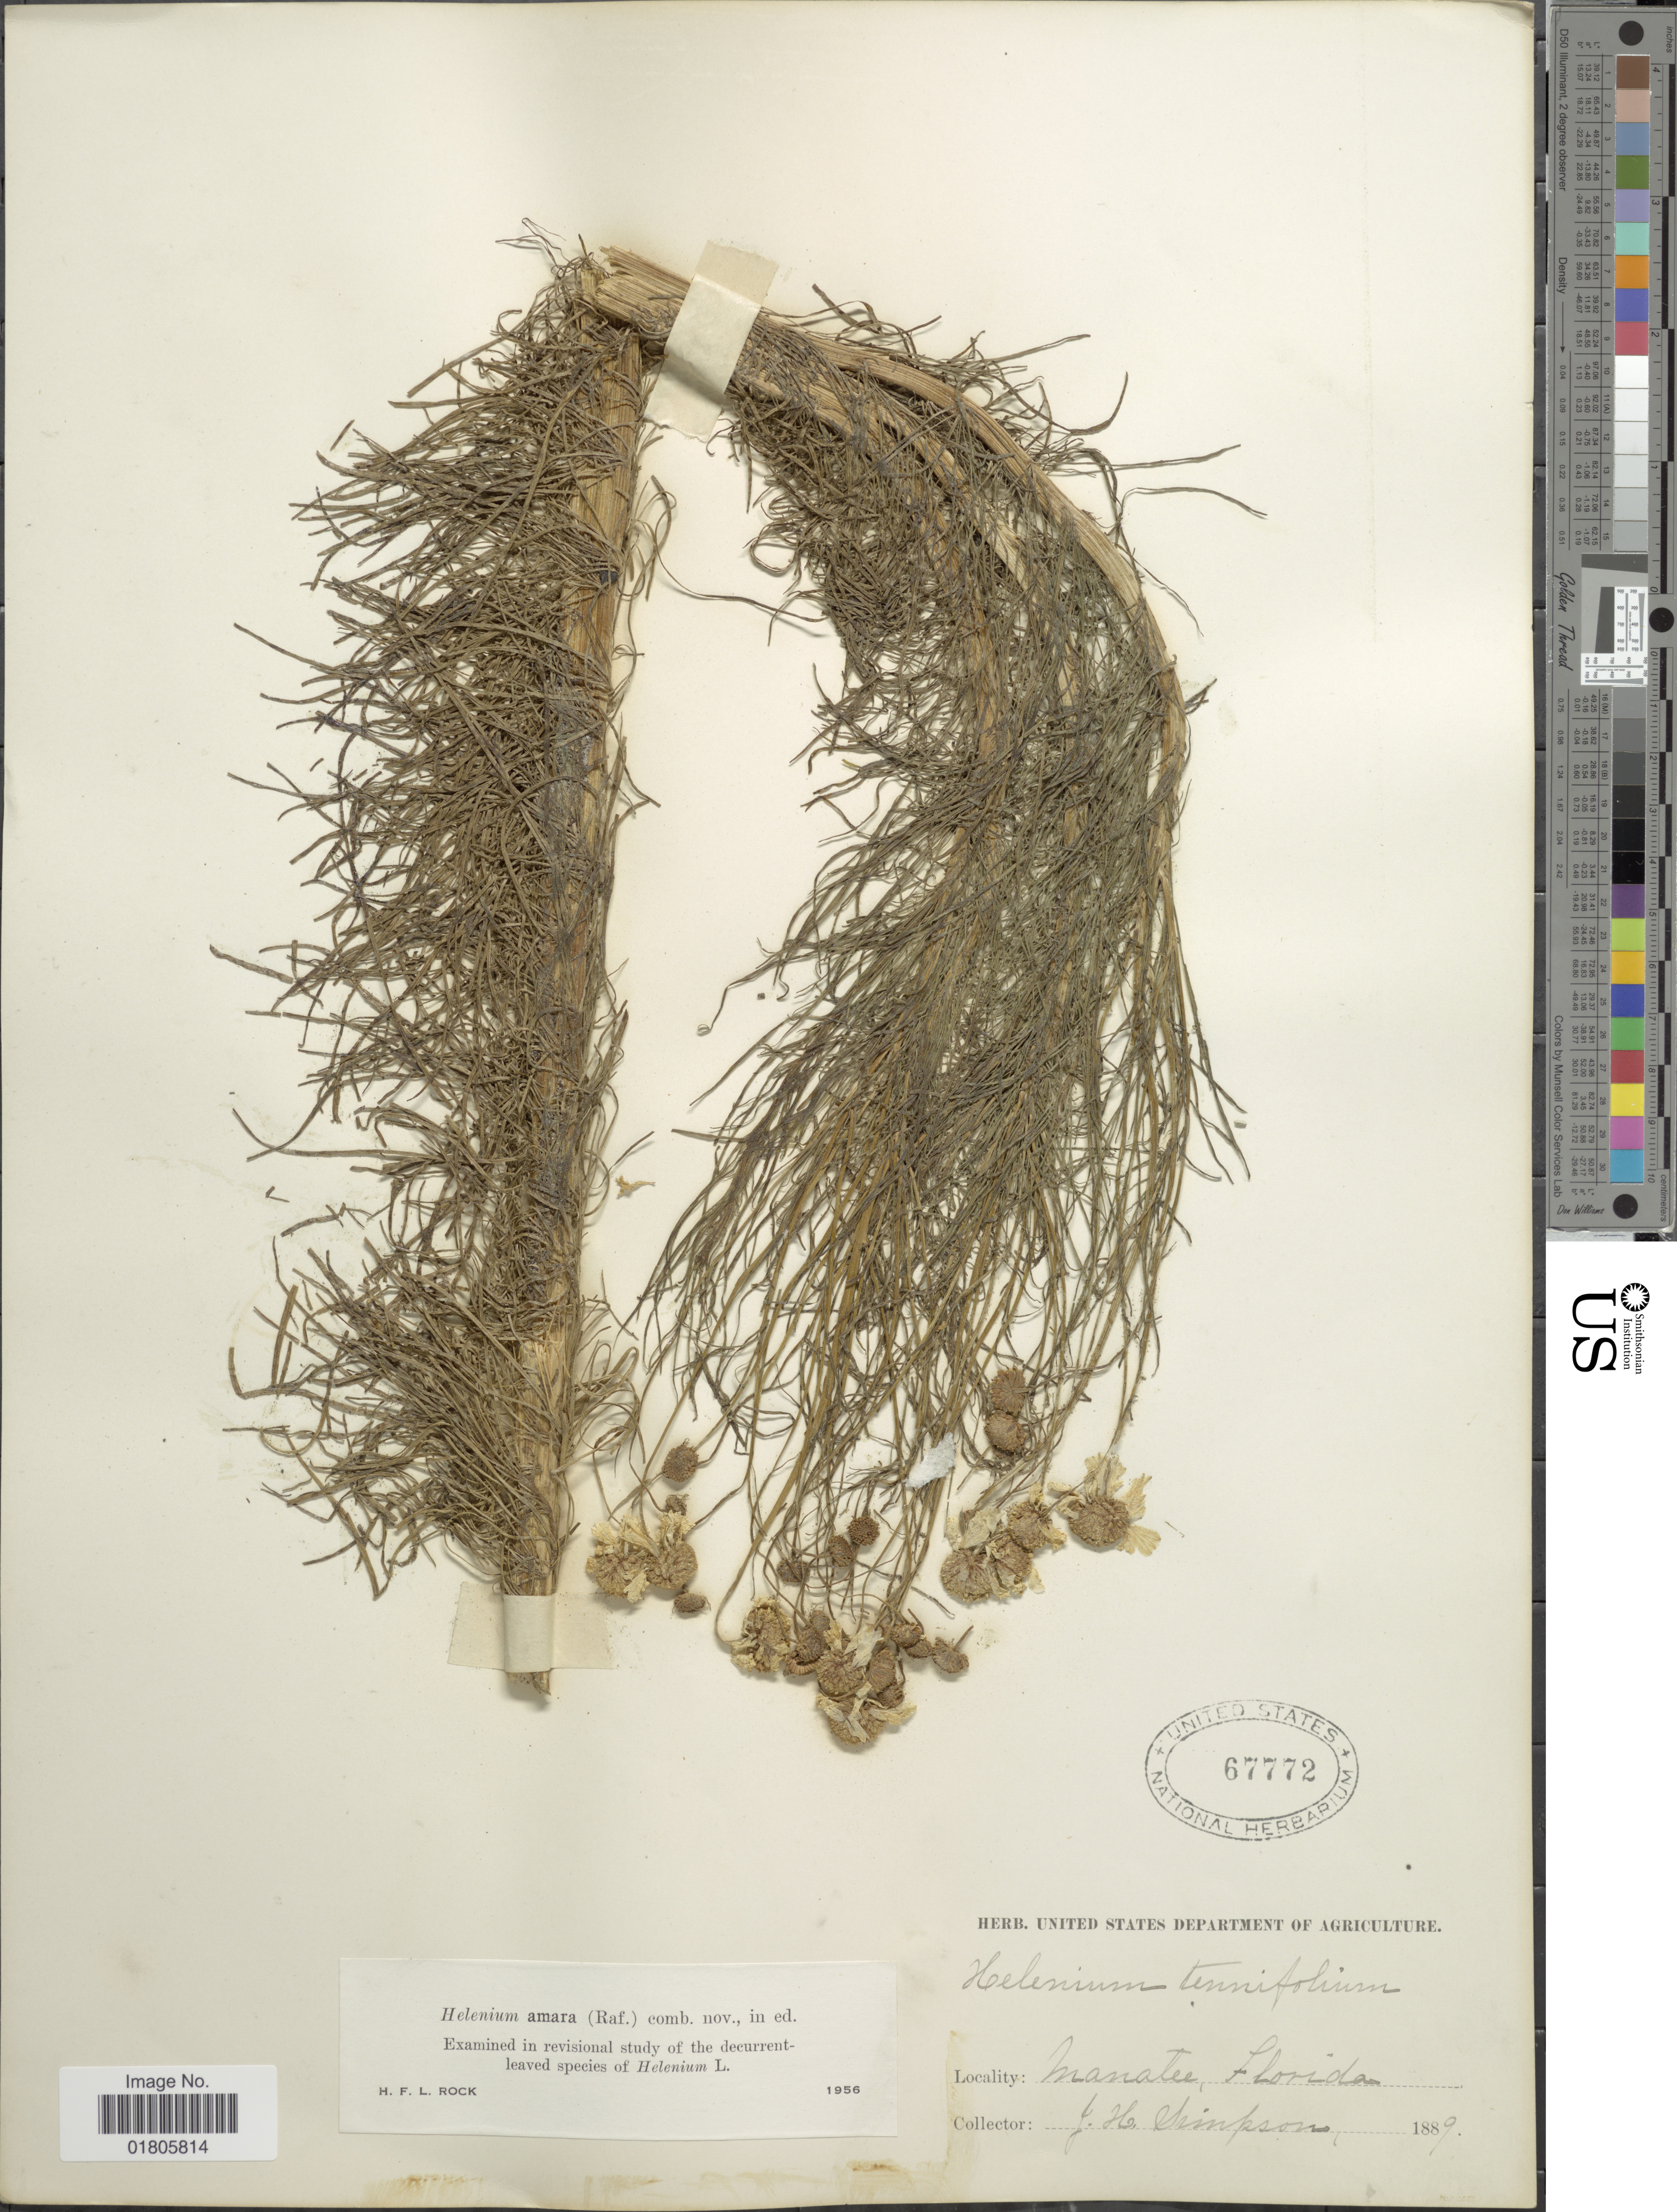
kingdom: Plantae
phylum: Tracheophyta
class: Magnoliopsida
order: Asterales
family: Asteraceae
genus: Helenium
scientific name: Helenium amarum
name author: (Raf.) H. Rock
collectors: J. H. Simpson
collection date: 1889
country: United States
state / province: Florida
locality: Manatee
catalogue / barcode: US 67772